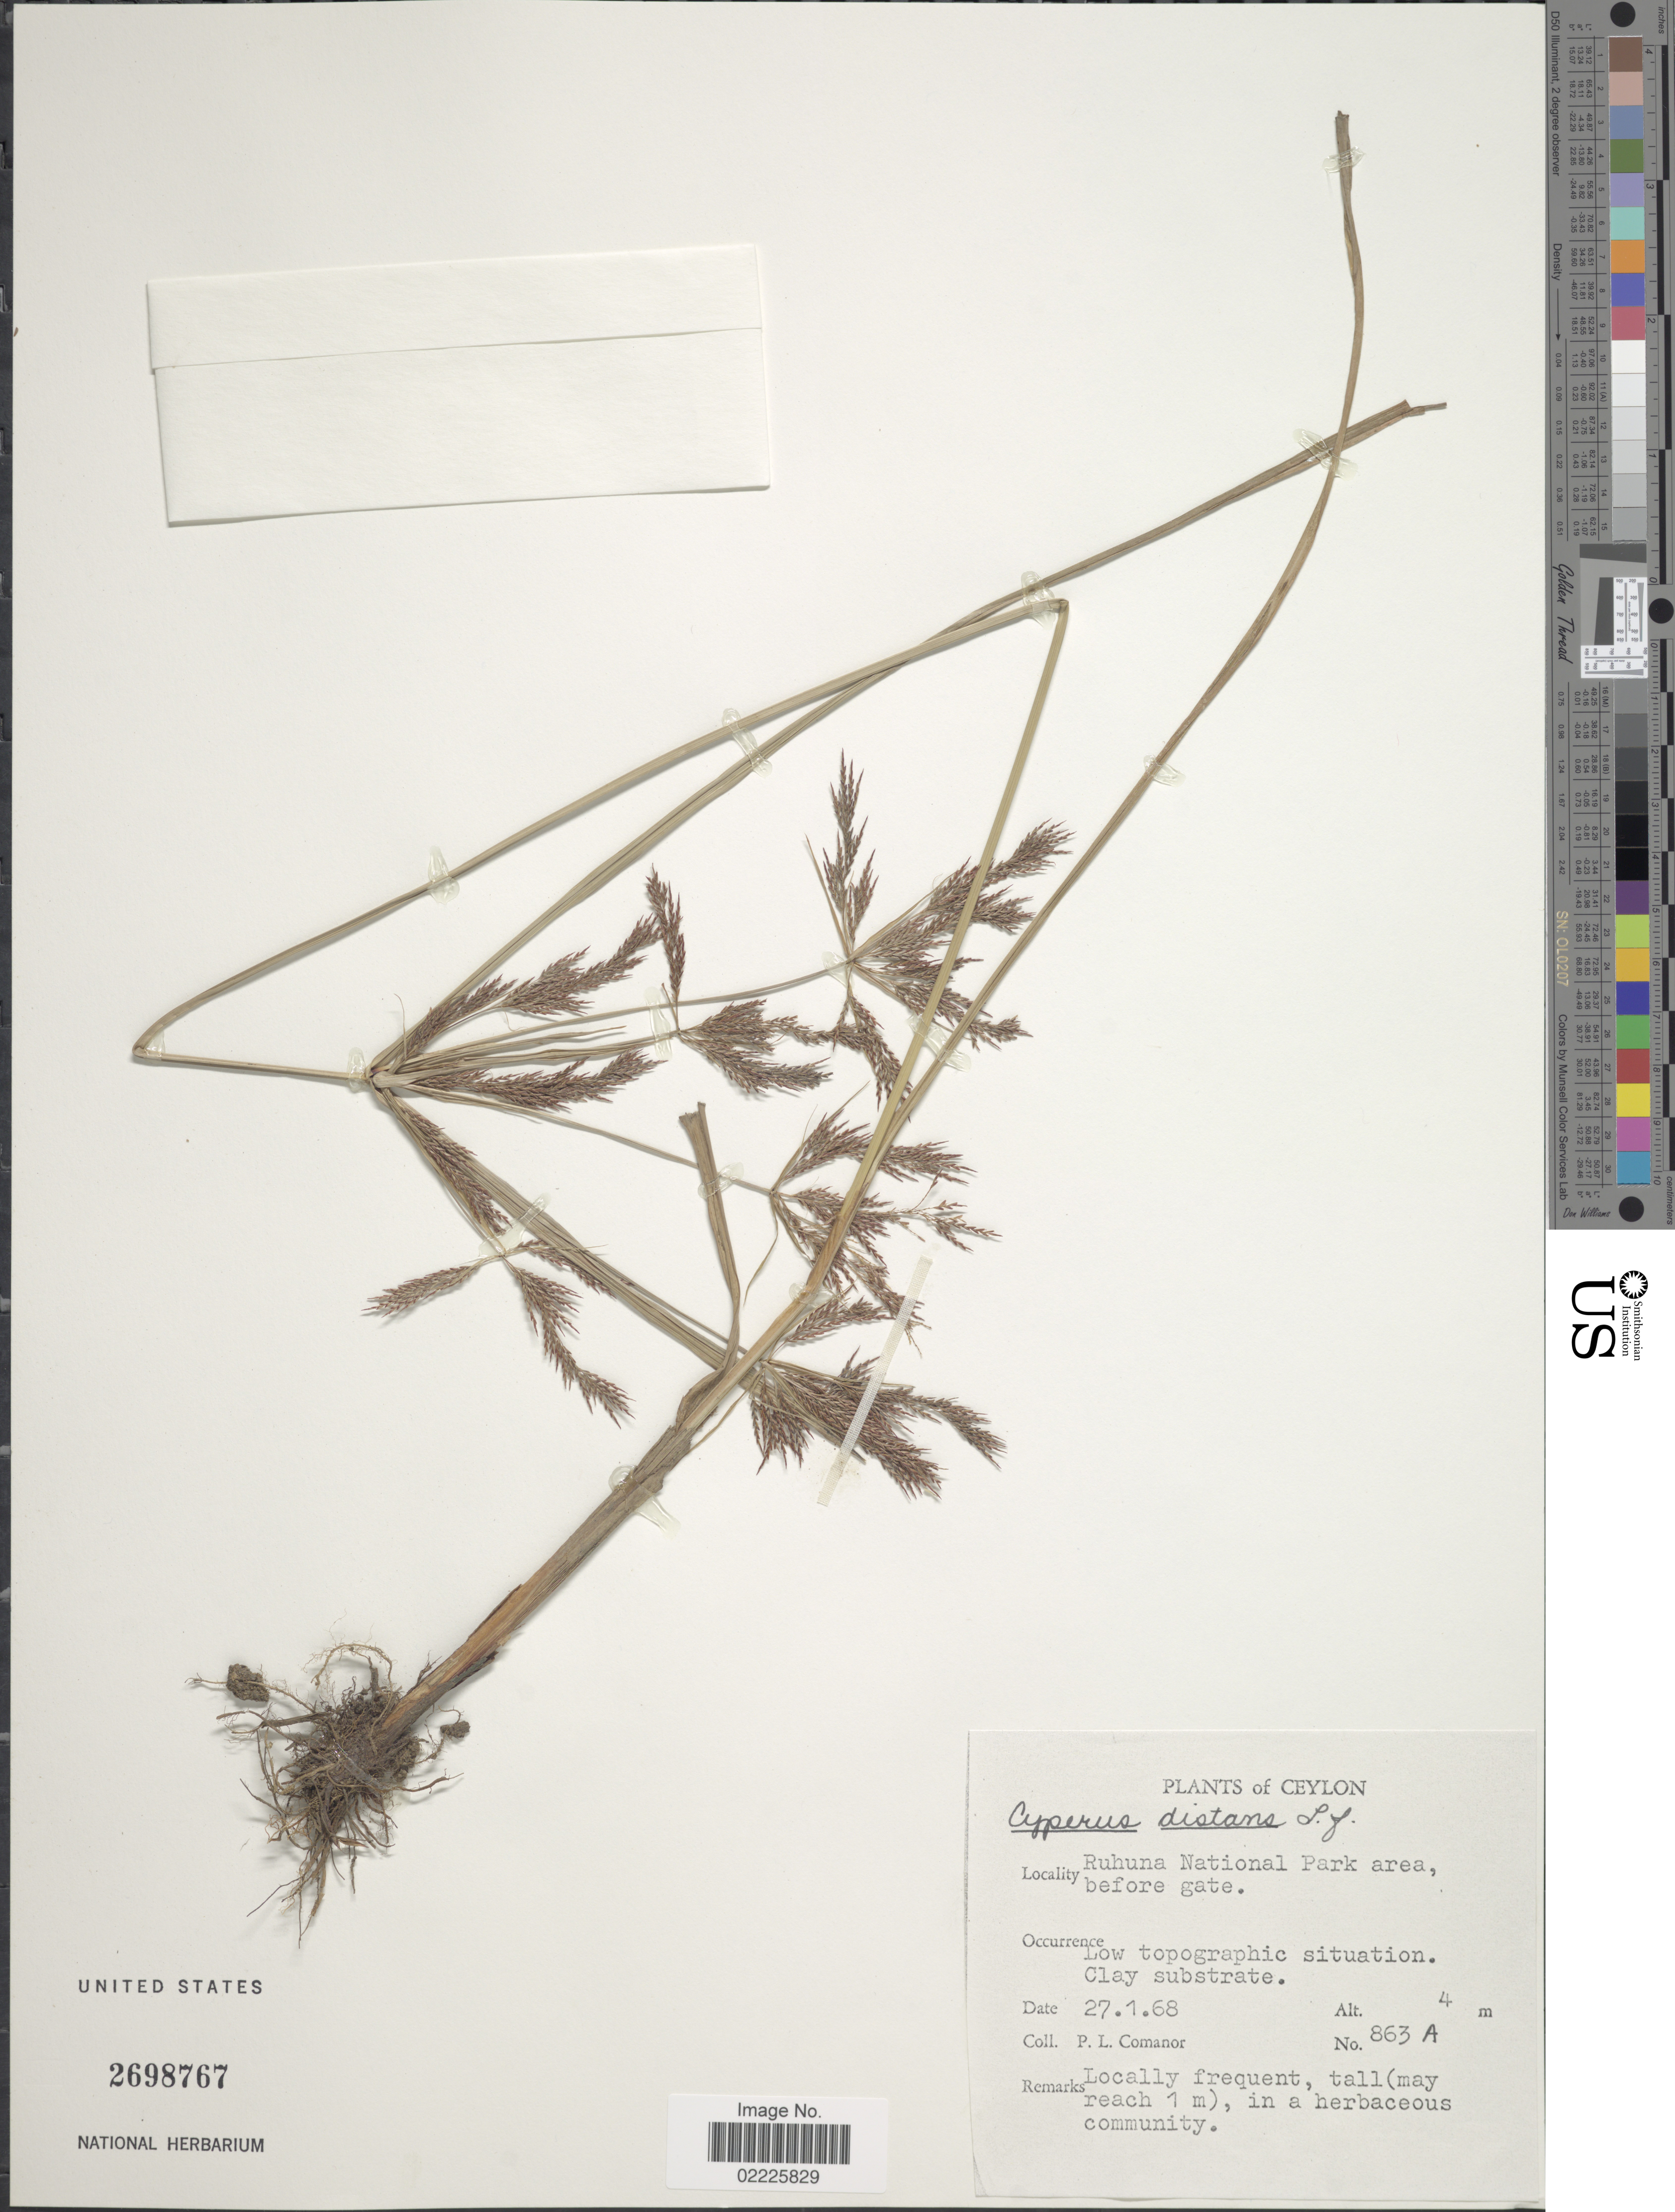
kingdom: Plantae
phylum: Tracheophyta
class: Liliopsida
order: Poales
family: Cyperaceae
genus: Cyperus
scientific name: Cyperus distans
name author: L. f.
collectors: P. Comanor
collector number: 863A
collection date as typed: Transcribed d/m/y: 27/1/68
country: Sri Lanka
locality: Ceylon, Ruhuna National Park area, before gate, Low topographic situation, Clay substrate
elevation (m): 4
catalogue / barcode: US 2698767